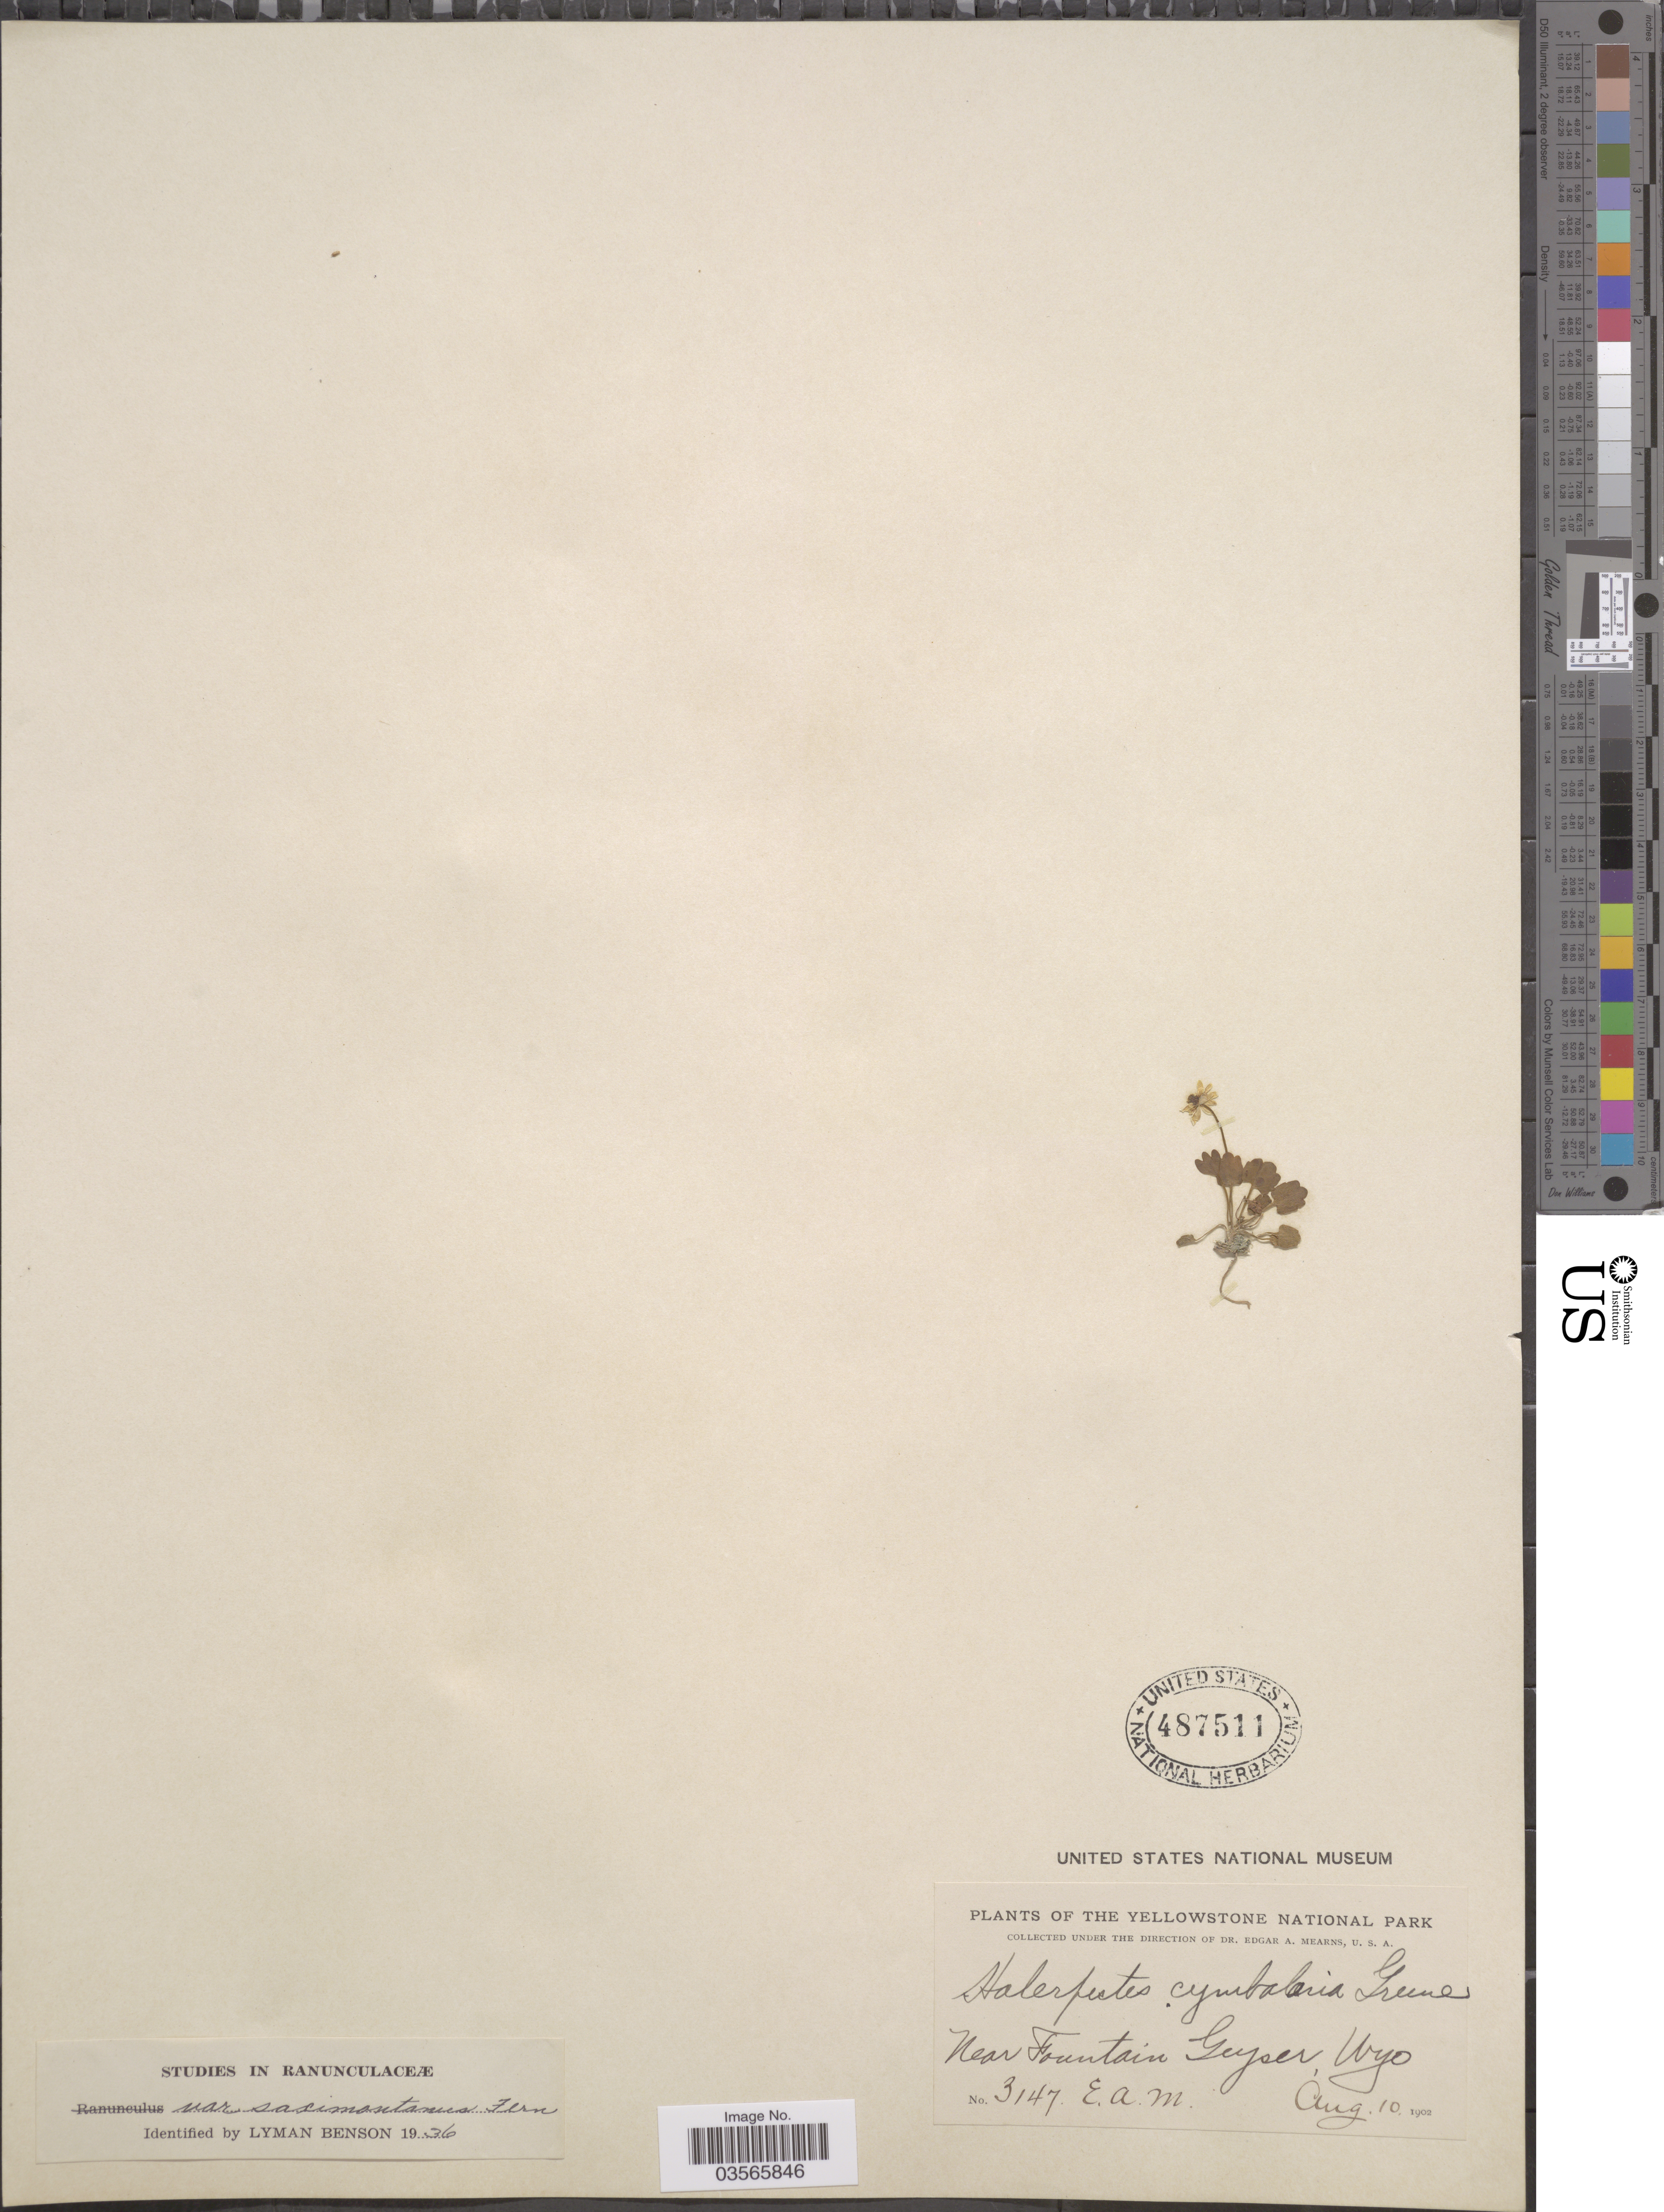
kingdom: Plantae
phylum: Tracheophyta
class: Magnoliopsida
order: Ranunculales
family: Ranunculaceae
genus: Halerpestes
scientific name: Halerpestes cymbalaria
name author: (Pursh) Greene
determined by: Strong, M. T., (US), Smithsonian Institution - National Museum of Natural History (UNITED STATES)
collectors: E. A. Mearns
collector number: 3147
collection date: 1902-08-10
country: United States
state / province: Wyoming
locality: The Yellowstone National Park. Near Fountain Geyser.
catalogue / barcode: US 487511